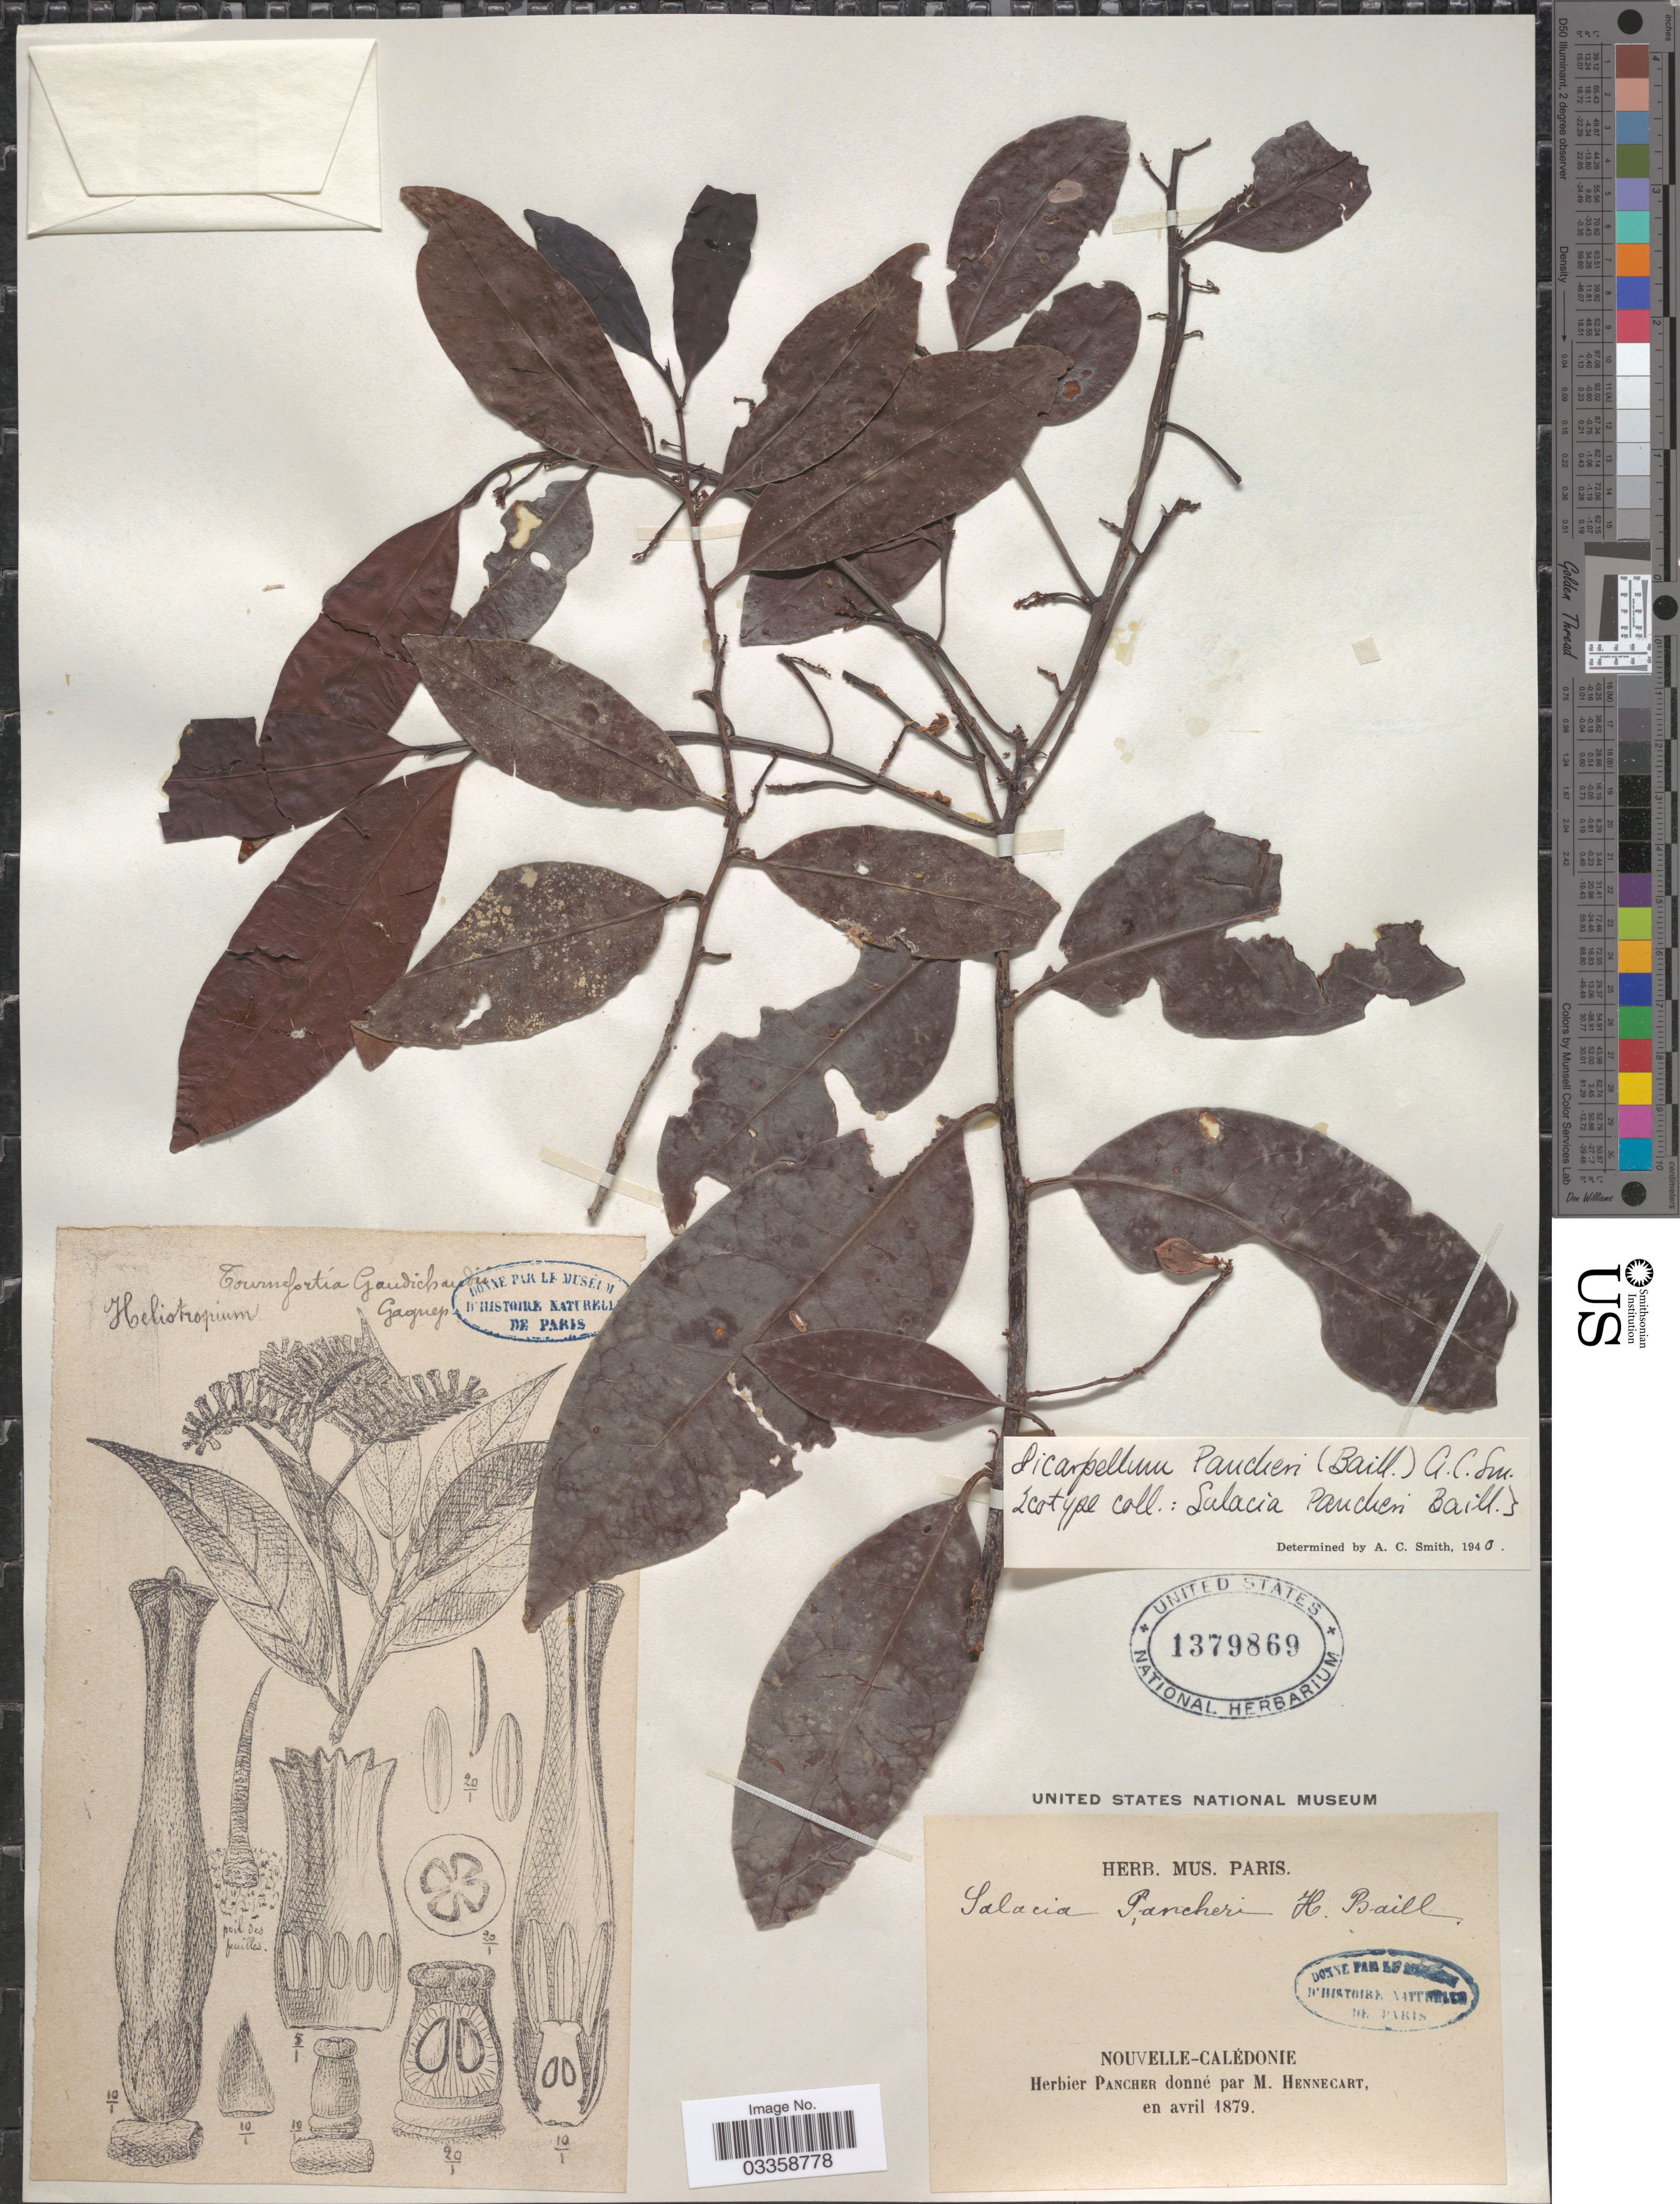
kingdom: Plantae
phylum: Tracheophyta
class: Magnoliopsida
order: Celastrales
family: Celastraceae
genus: Dicarpellum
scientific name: Dicarpellum pancheri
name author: A.C. Sm.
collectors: M. Hennecart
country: New Caledonia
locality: Nouvelle-Calédonie.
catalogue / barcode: US 1379869